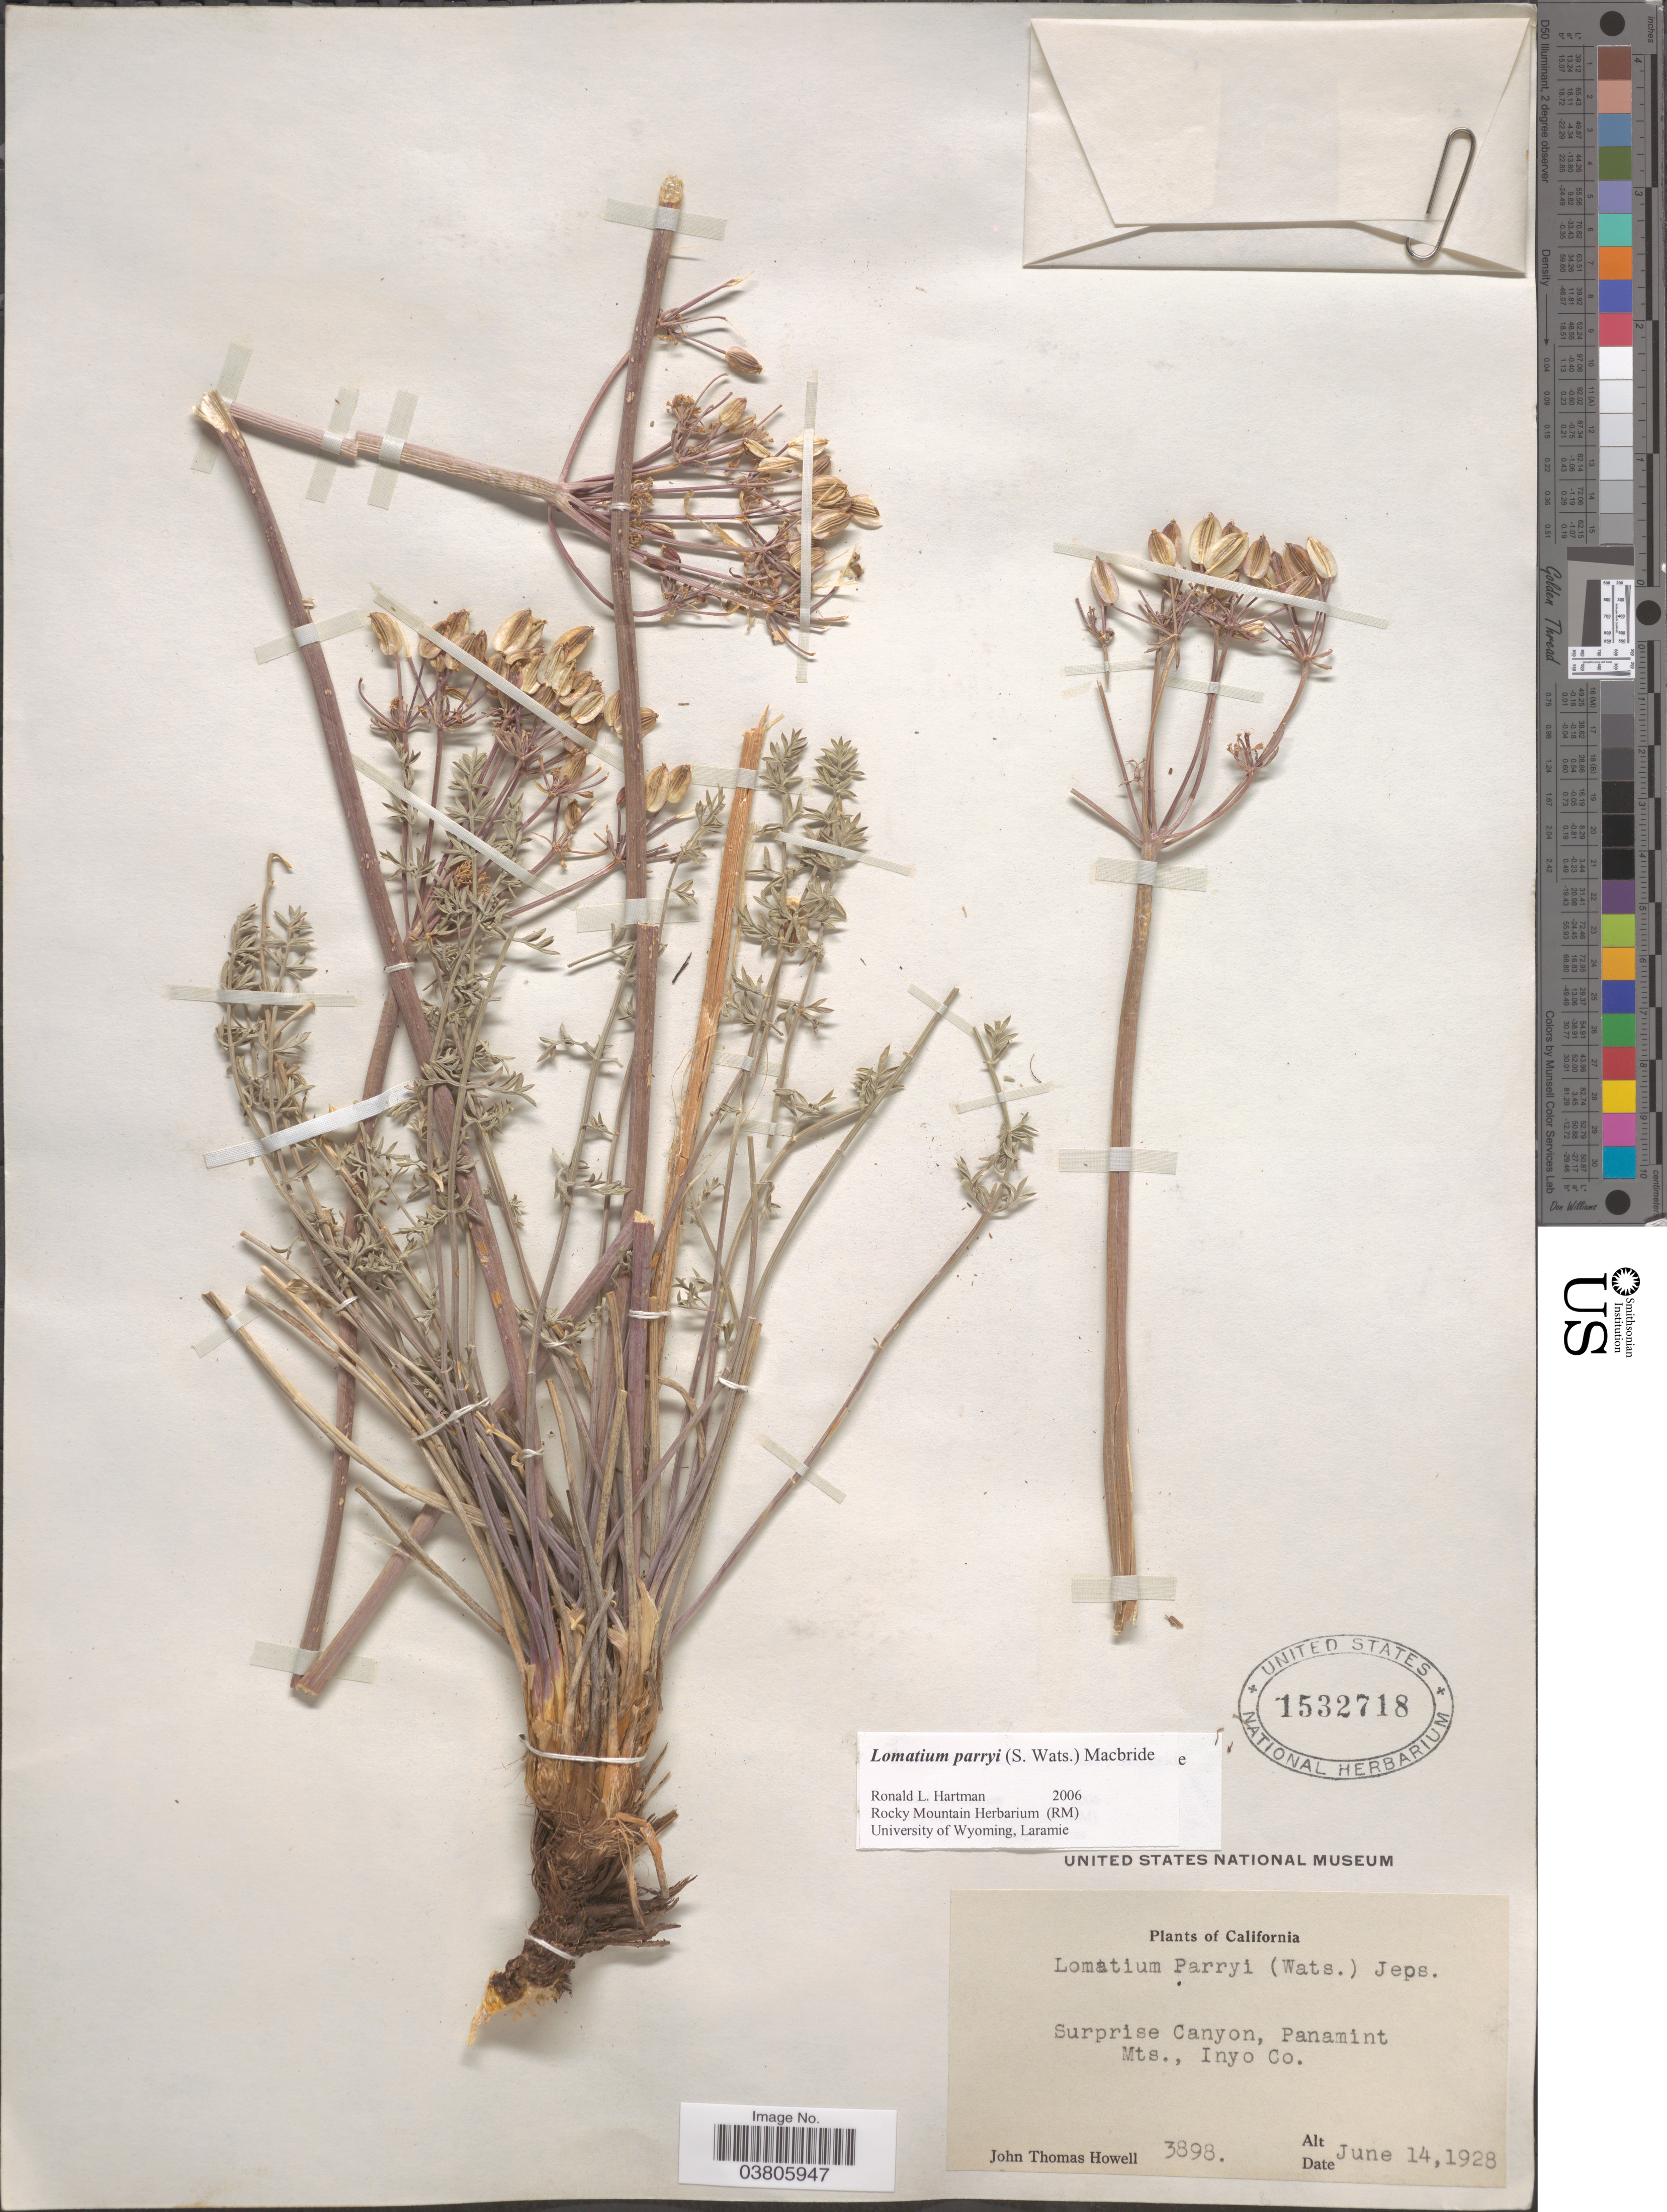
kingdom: Plantae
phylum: Tracheophyta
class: Magnoliopsida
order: Apiales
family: Apiaceae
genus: Lomatium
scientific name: Lomatium parryi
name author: (S. Watson) J.F. Macbr.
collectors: J. T. Howell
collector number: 3898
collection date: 1928-06-14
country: United States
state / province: California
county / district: Inyo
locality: Surprise Canyon, Panamint Mts., Inyo Co.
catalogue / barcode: US 1532718